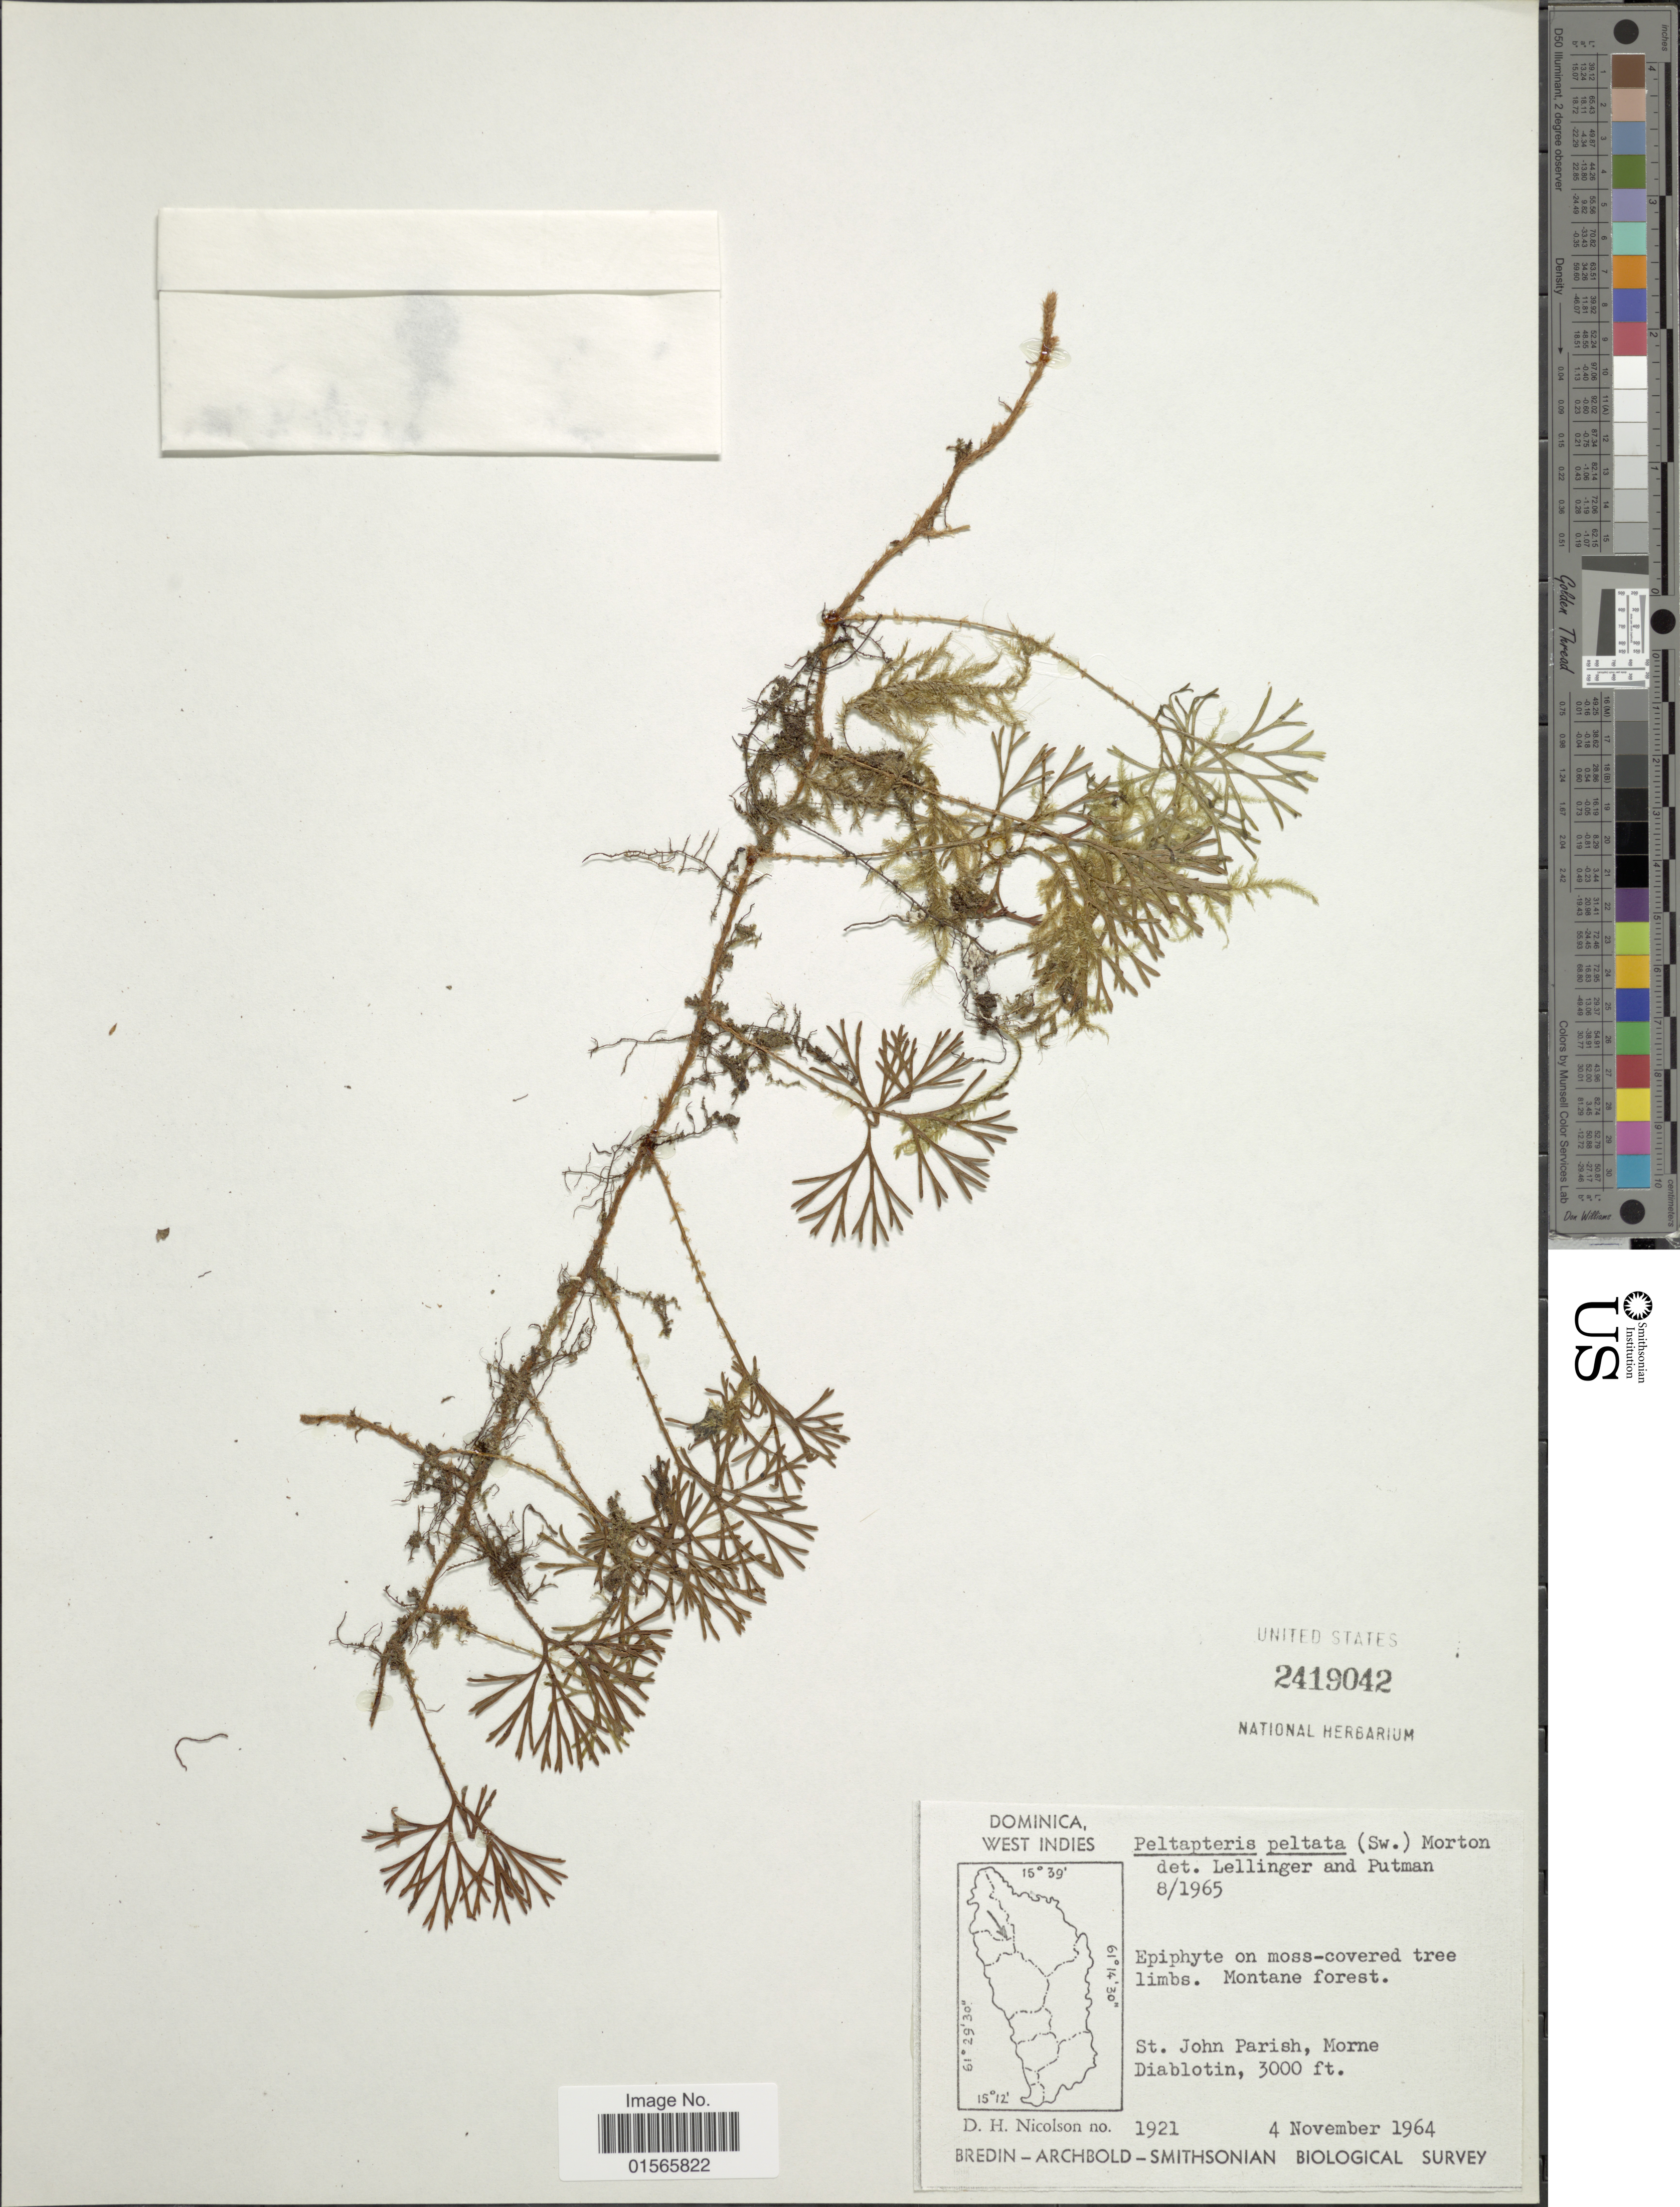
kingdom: Plantae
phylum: Tracheophyta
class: Polypodiopsida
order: Polypodiales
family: Dryopteridaceae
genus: Elaphoglossum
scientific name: Elaphoglossum peltatum f. peltatum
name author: (Sw.) Urb.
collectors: D. H. Nicolson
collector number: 1921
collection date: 1964-11-04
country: Dominica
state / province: St. John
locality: St. John Parish, Morne Diablotin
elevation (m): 914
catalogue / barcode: US 2419042